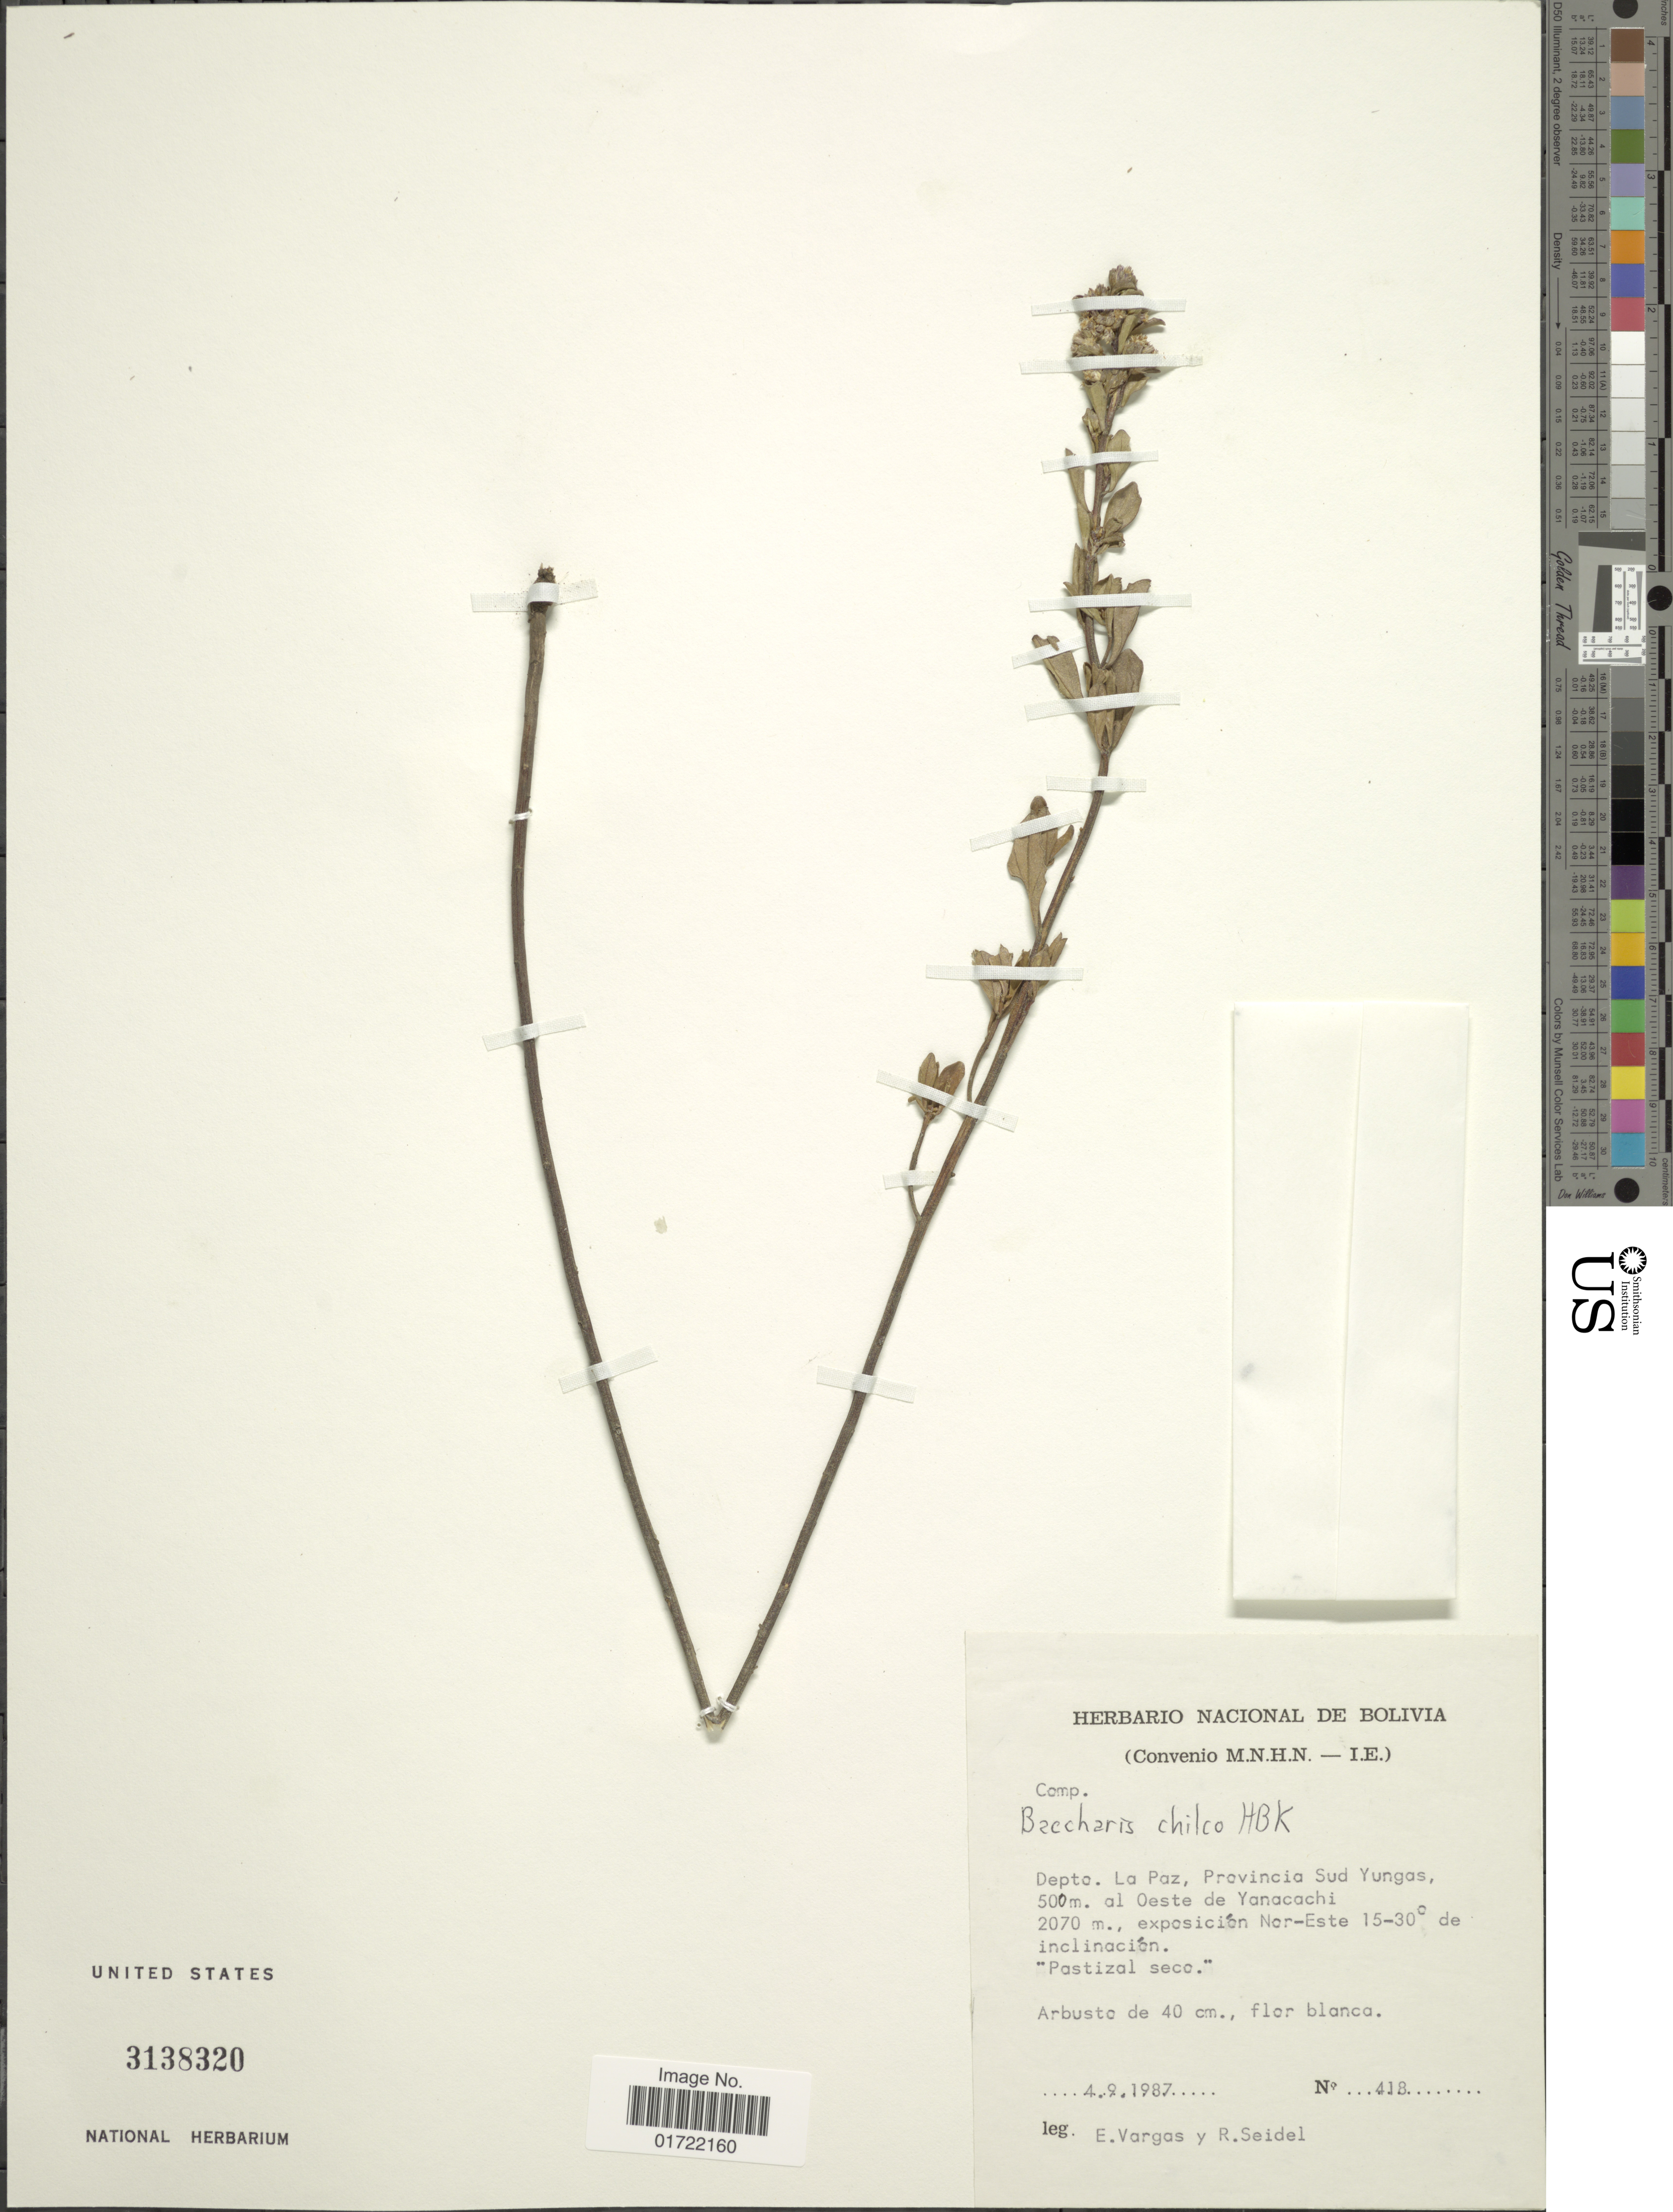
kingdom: Plantae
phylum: Tracheophyta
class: Magnoliopsida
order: Asterales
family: Asteraceae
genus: Baccharis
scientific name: Baccharis chilco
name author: Kunth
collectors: E. Vargas & R. Seidel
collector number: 418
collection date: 1987-09-04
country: Bolivia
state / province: La Paz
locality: Depto. La Paz, Provincia Sud Yungas, al Oeste de Yanacachi, exposicion Nor-Este, 15-30° de inclinacion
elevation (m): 500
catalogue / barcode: US 3138320